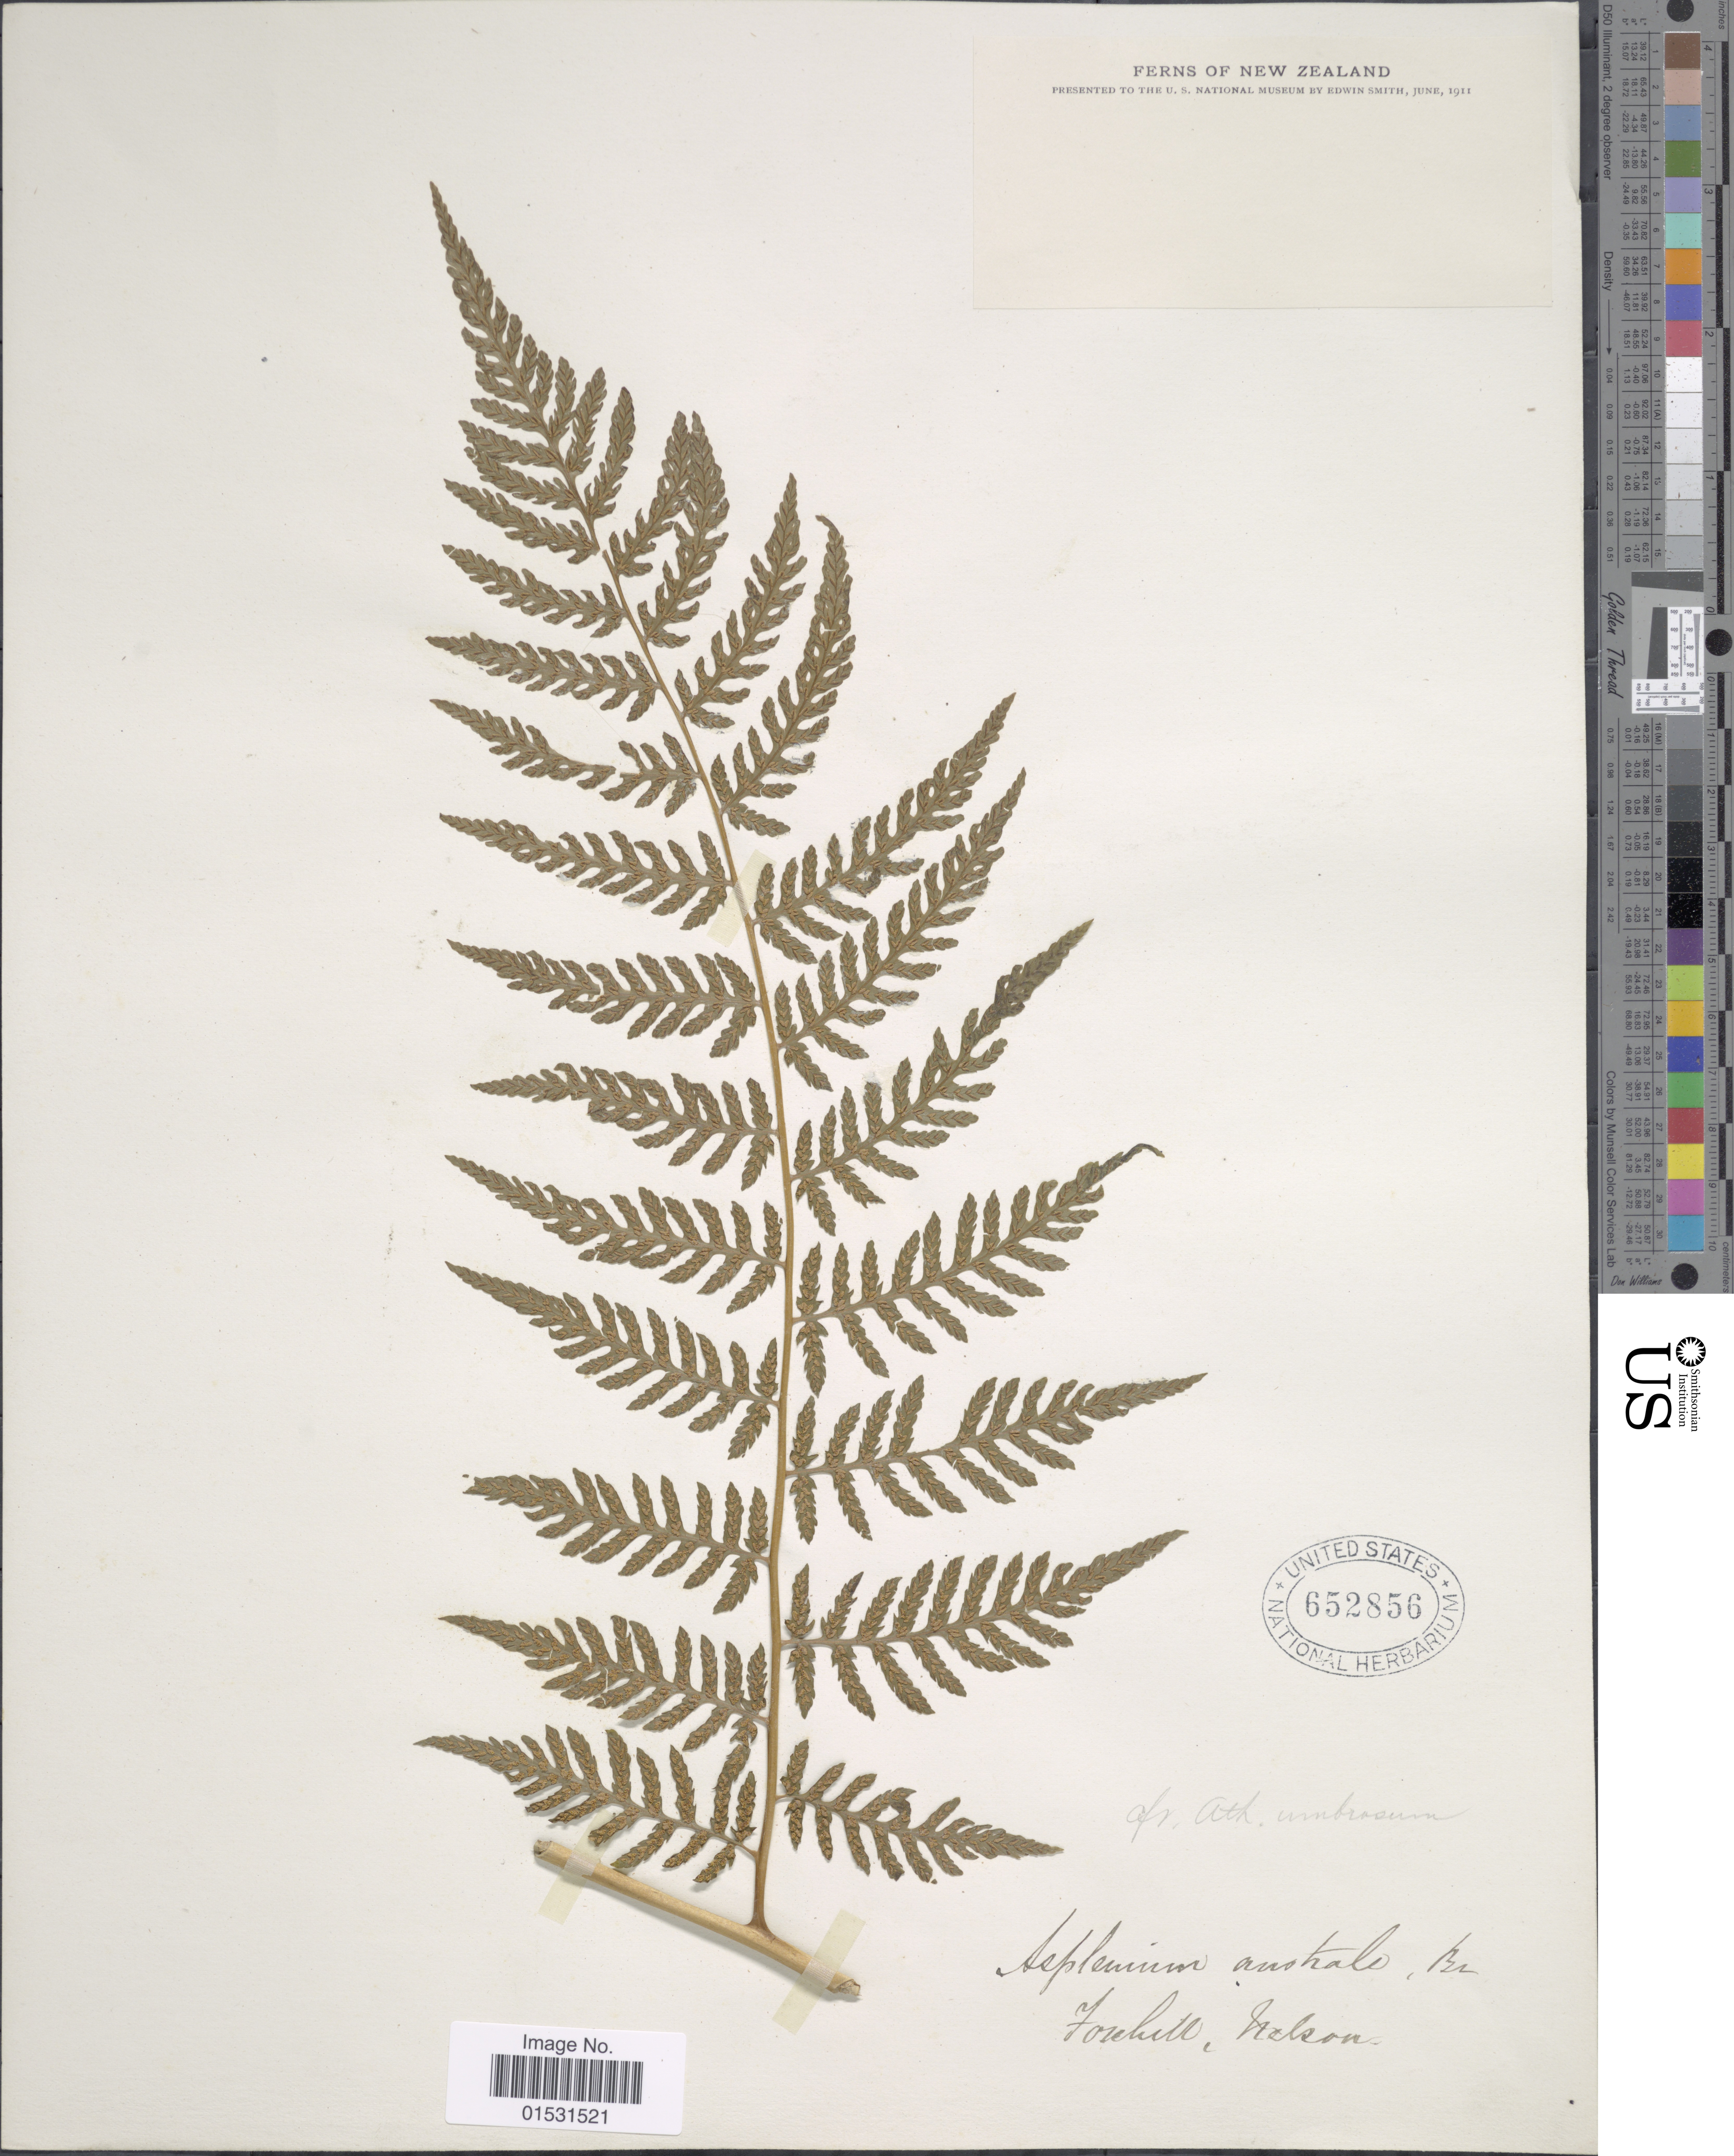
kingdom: Plantae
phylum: Tracheophyta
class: Polypodiopsida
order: Polypodiales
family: Athyriaceae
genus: Diplazium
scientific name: Diplazium caudatum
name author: J. Sm. ex C. Chr.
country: New Zealand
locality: Forehill, Nelson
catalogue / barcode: US 652856